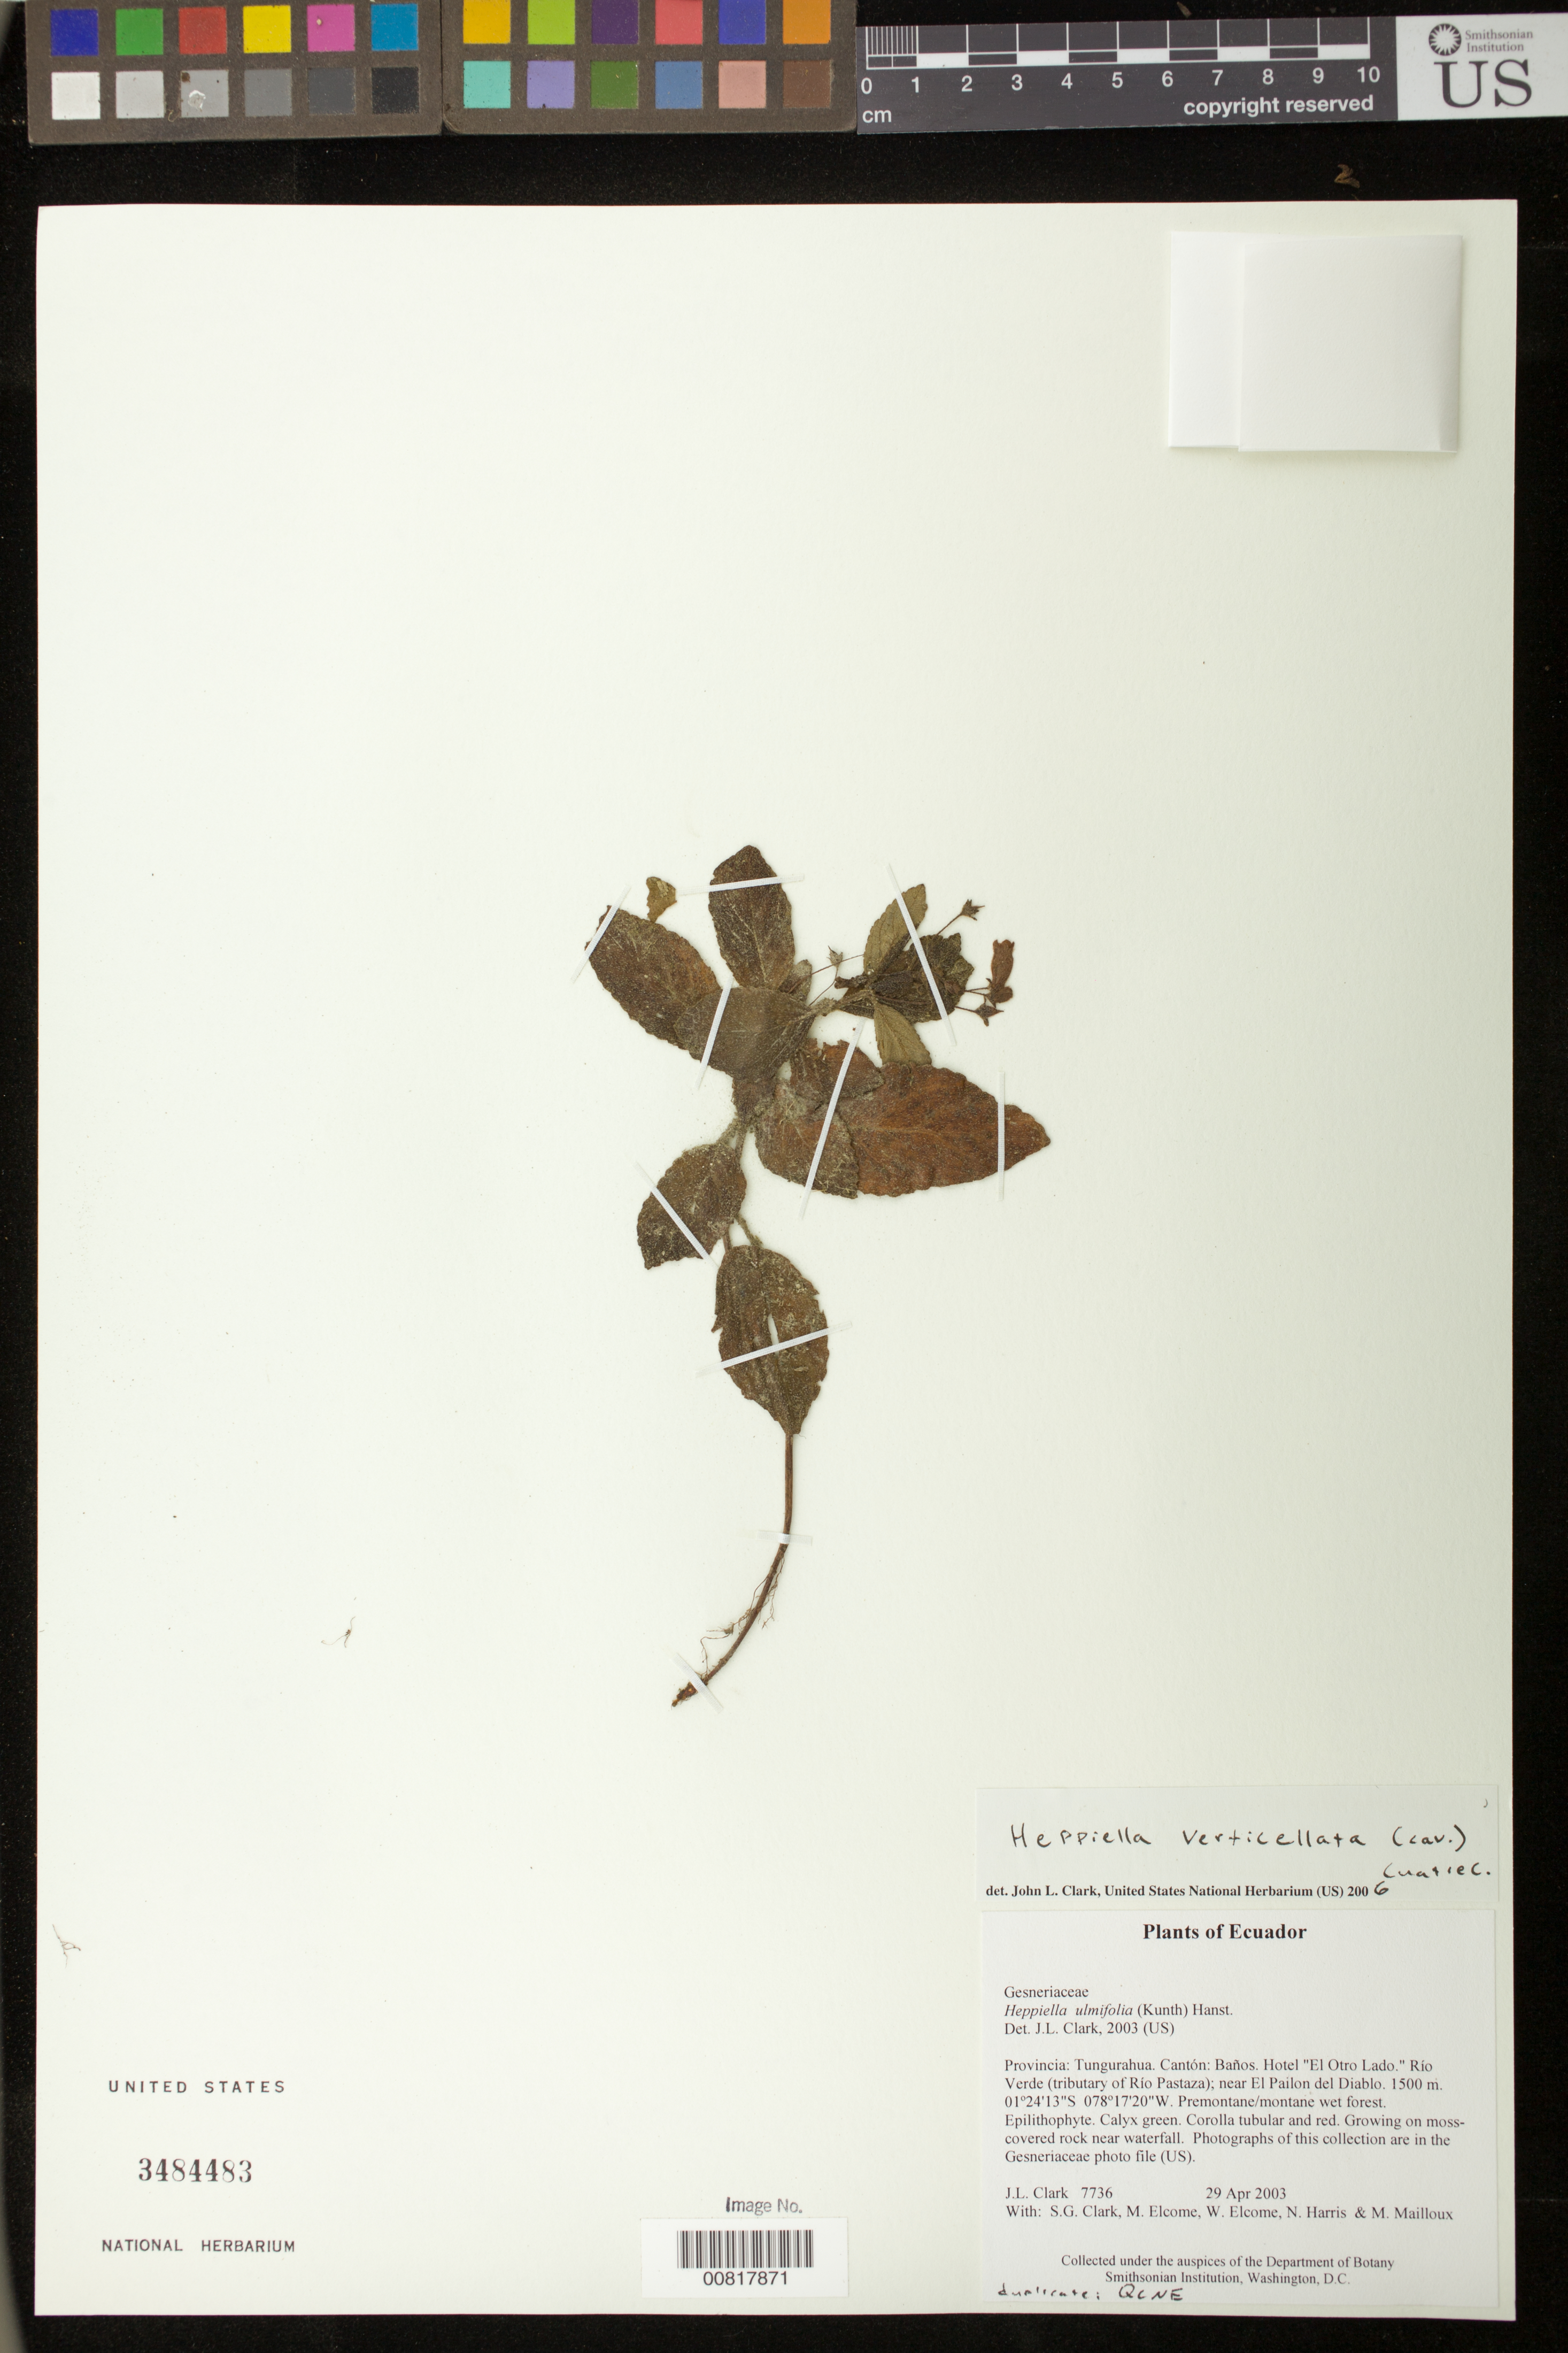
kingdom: Plantae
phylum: Tracheophyta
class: Magnoliopsida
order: Lamiales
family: Gesneriaceae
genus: Heppiella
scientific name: Heppiella verticillata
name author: (Cav.) Cuatrec.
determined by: Clark, J. L., (SEL), The Marie Selby Botanical Garden (UNITED STATES)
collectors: J. L. Clark, S. G. Clark, M. Elcome, W. Elcome, N. Harris & M. Mailloux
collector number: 7736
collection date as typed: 29 Apr 2003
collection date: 2003-04-29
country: Ecuador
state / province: Tungurahua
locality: Baños. Hotel "El Otro Lado." Río Verde (tributary of Río Pastaza); near El Pailon del Diablo.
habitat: Premontane/montane wet forest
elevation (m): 1500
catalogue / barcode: US 3484483